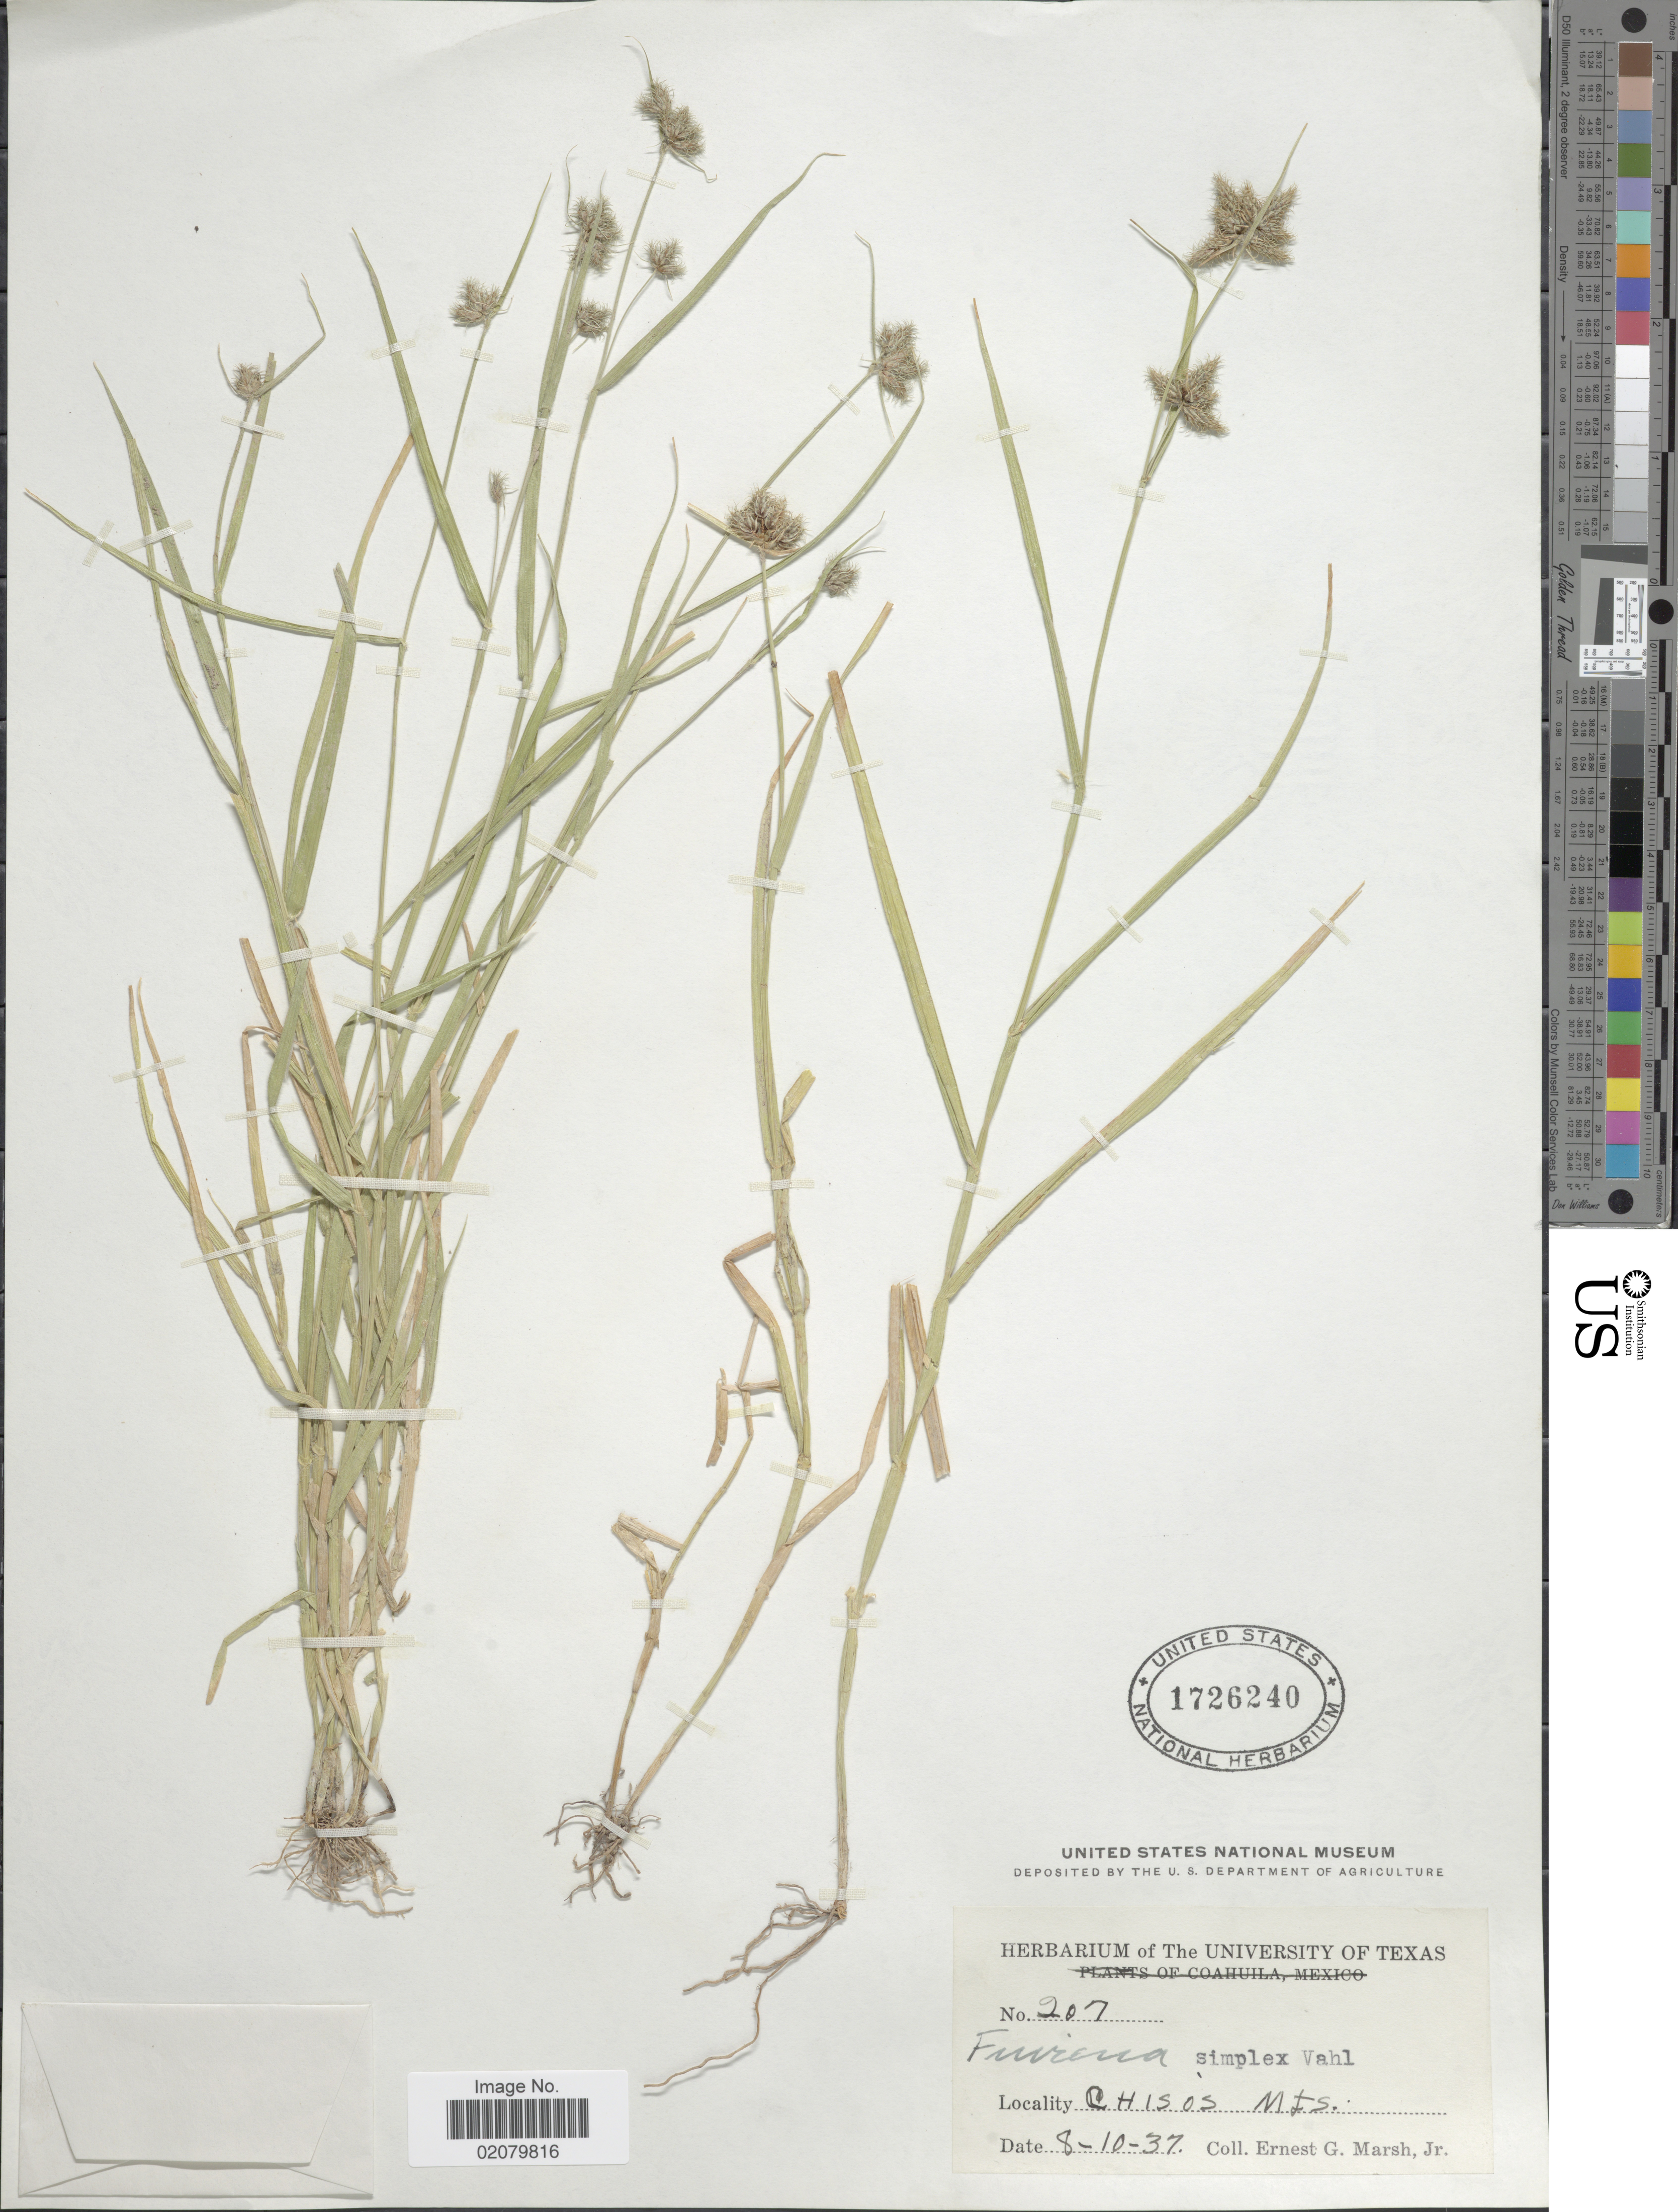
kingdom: Plantae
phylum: Tracheophyta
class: Liliopsida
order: Poales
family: Cyperaceae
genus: Fuirena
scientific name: Fuirena simplex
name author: Vahl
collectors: E. G. Marsh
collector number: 207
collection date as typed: Transcribed d/m/y: 10/8/37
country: United States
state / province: Texas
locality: Chisos Mts.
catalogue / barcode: US 1726240